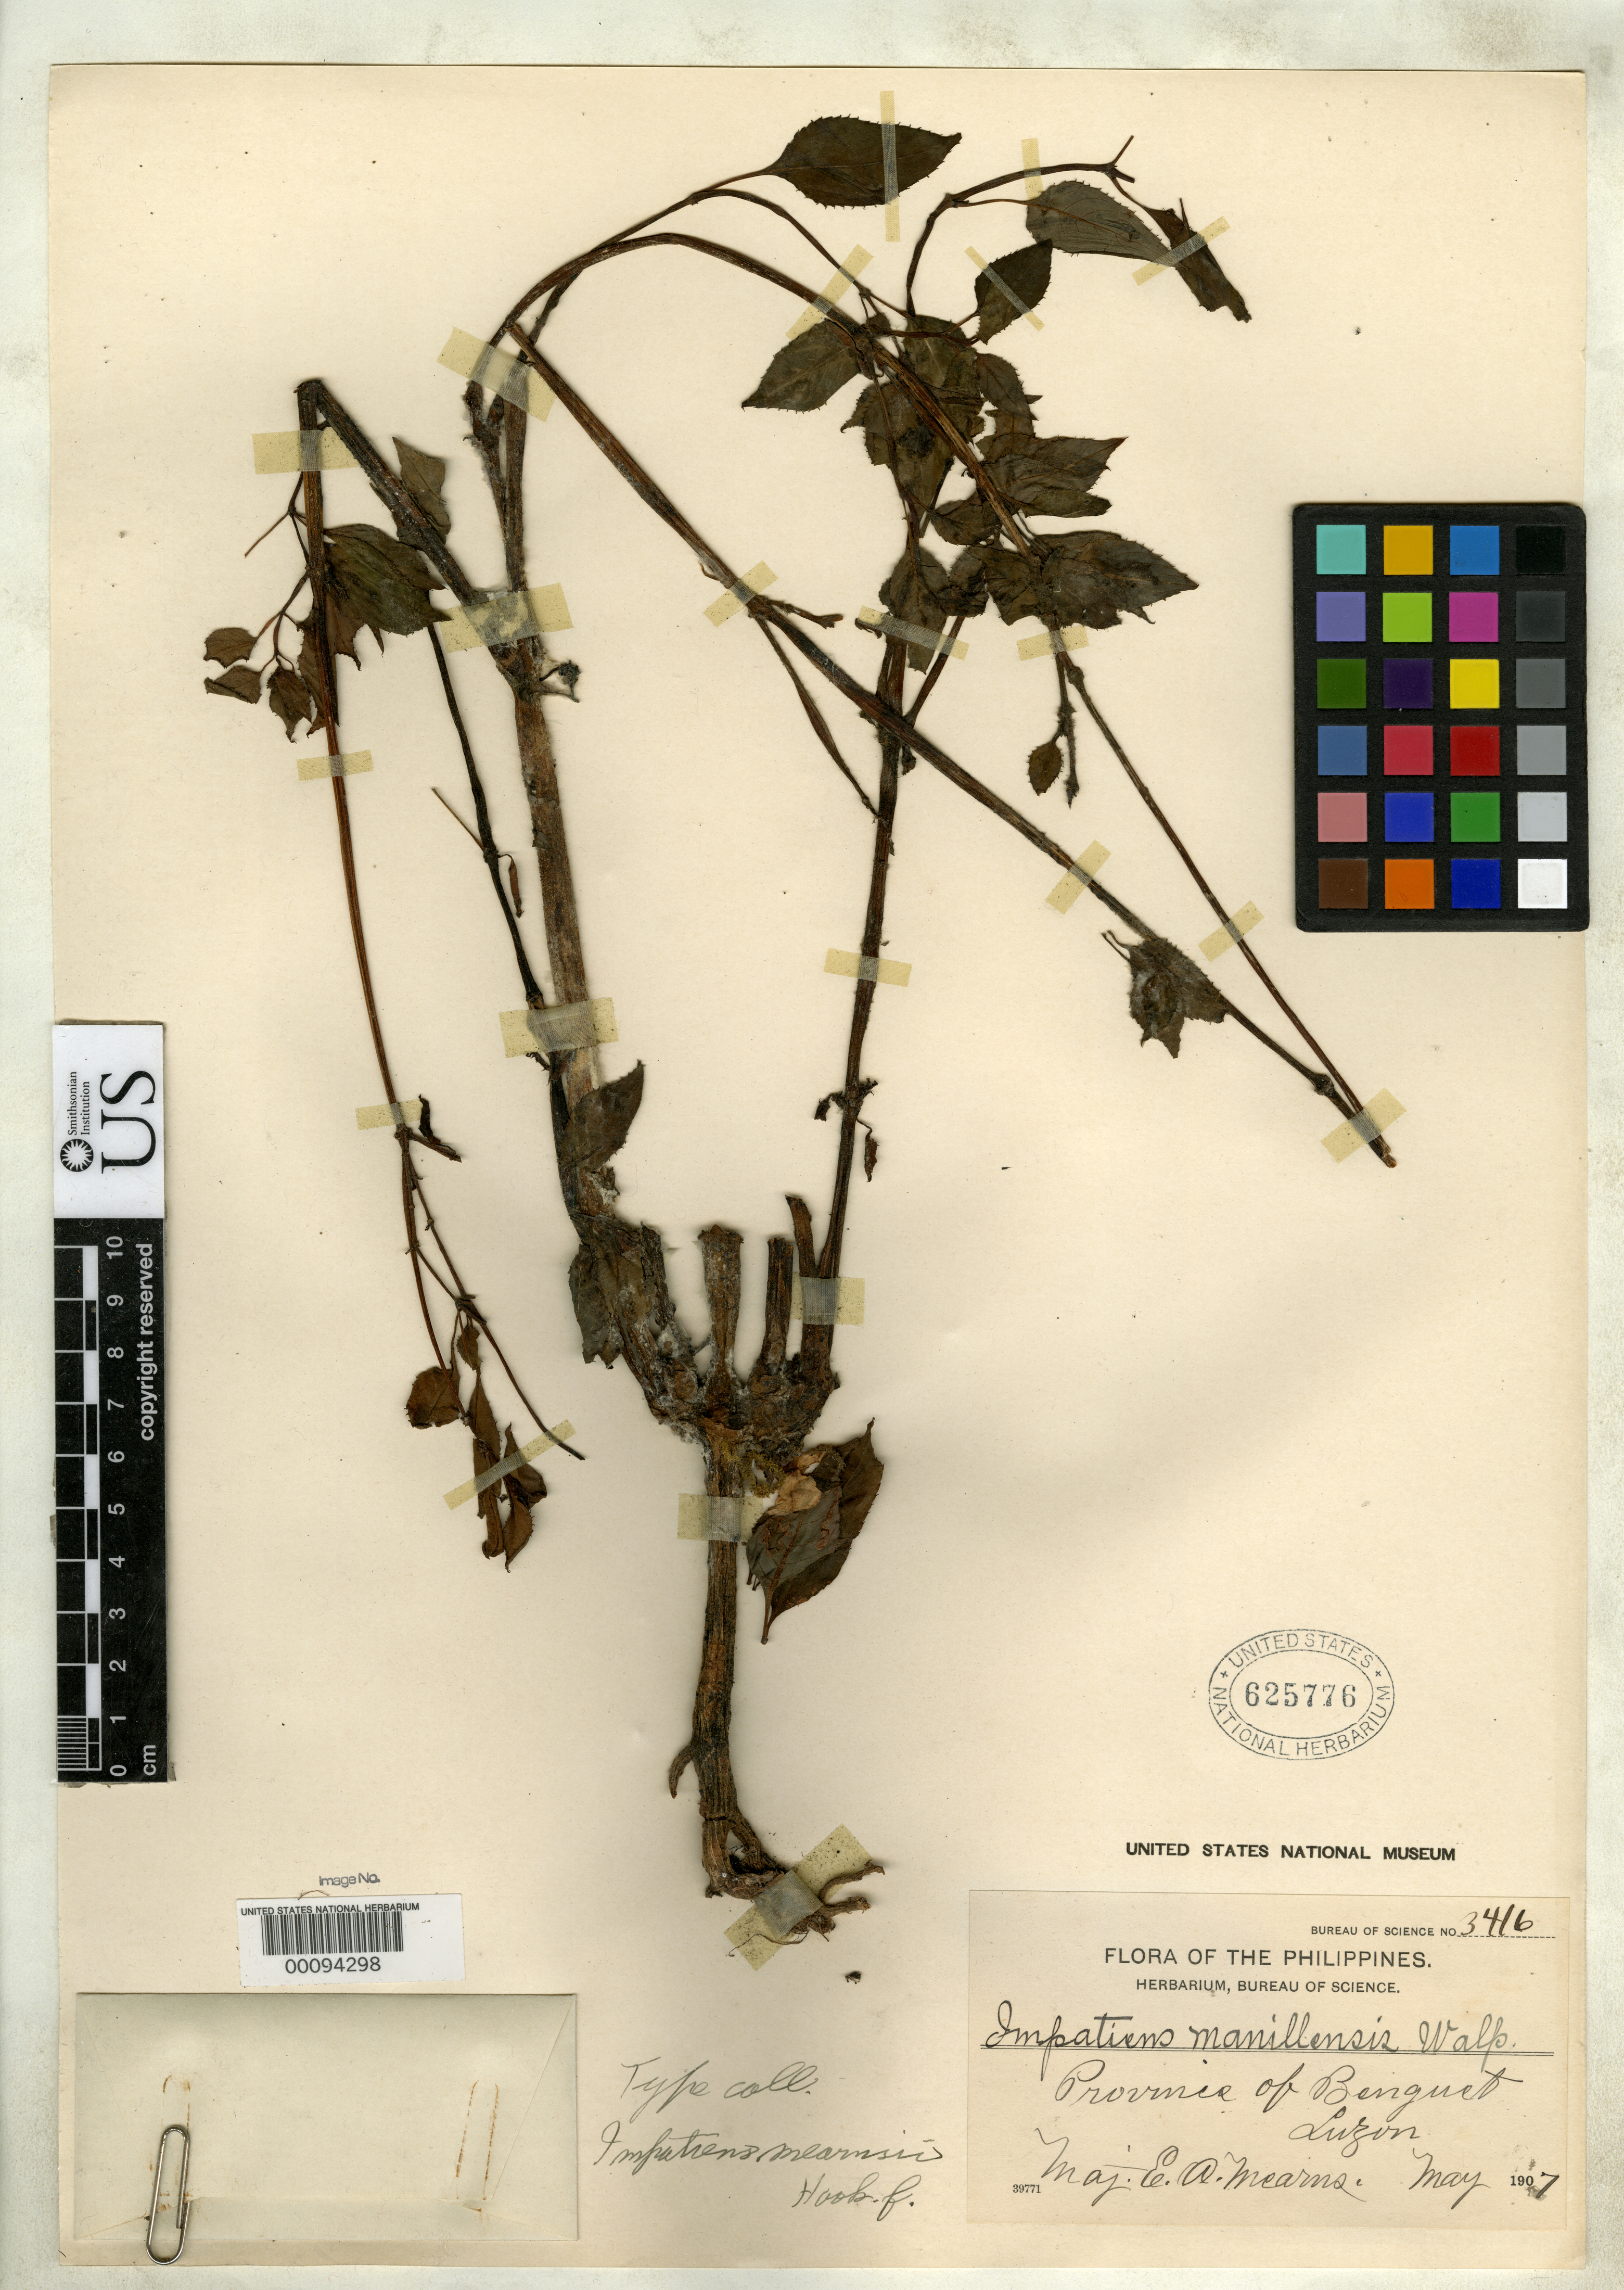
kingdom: Plantae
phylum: Tracheophyta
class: Magnoliopsida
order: Ericales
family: Balsaminaceae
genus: Impatiens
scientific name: Impatiens mearnsii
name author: Hook. f.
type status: Isotype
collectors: E. A. Mearns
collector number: Bur. Sci. 3416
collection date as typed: May 1907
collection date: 1907-05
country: Philippines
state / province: Cordillera (Administrative Region)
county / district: Benguet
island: Luzon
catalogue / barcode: US 625776